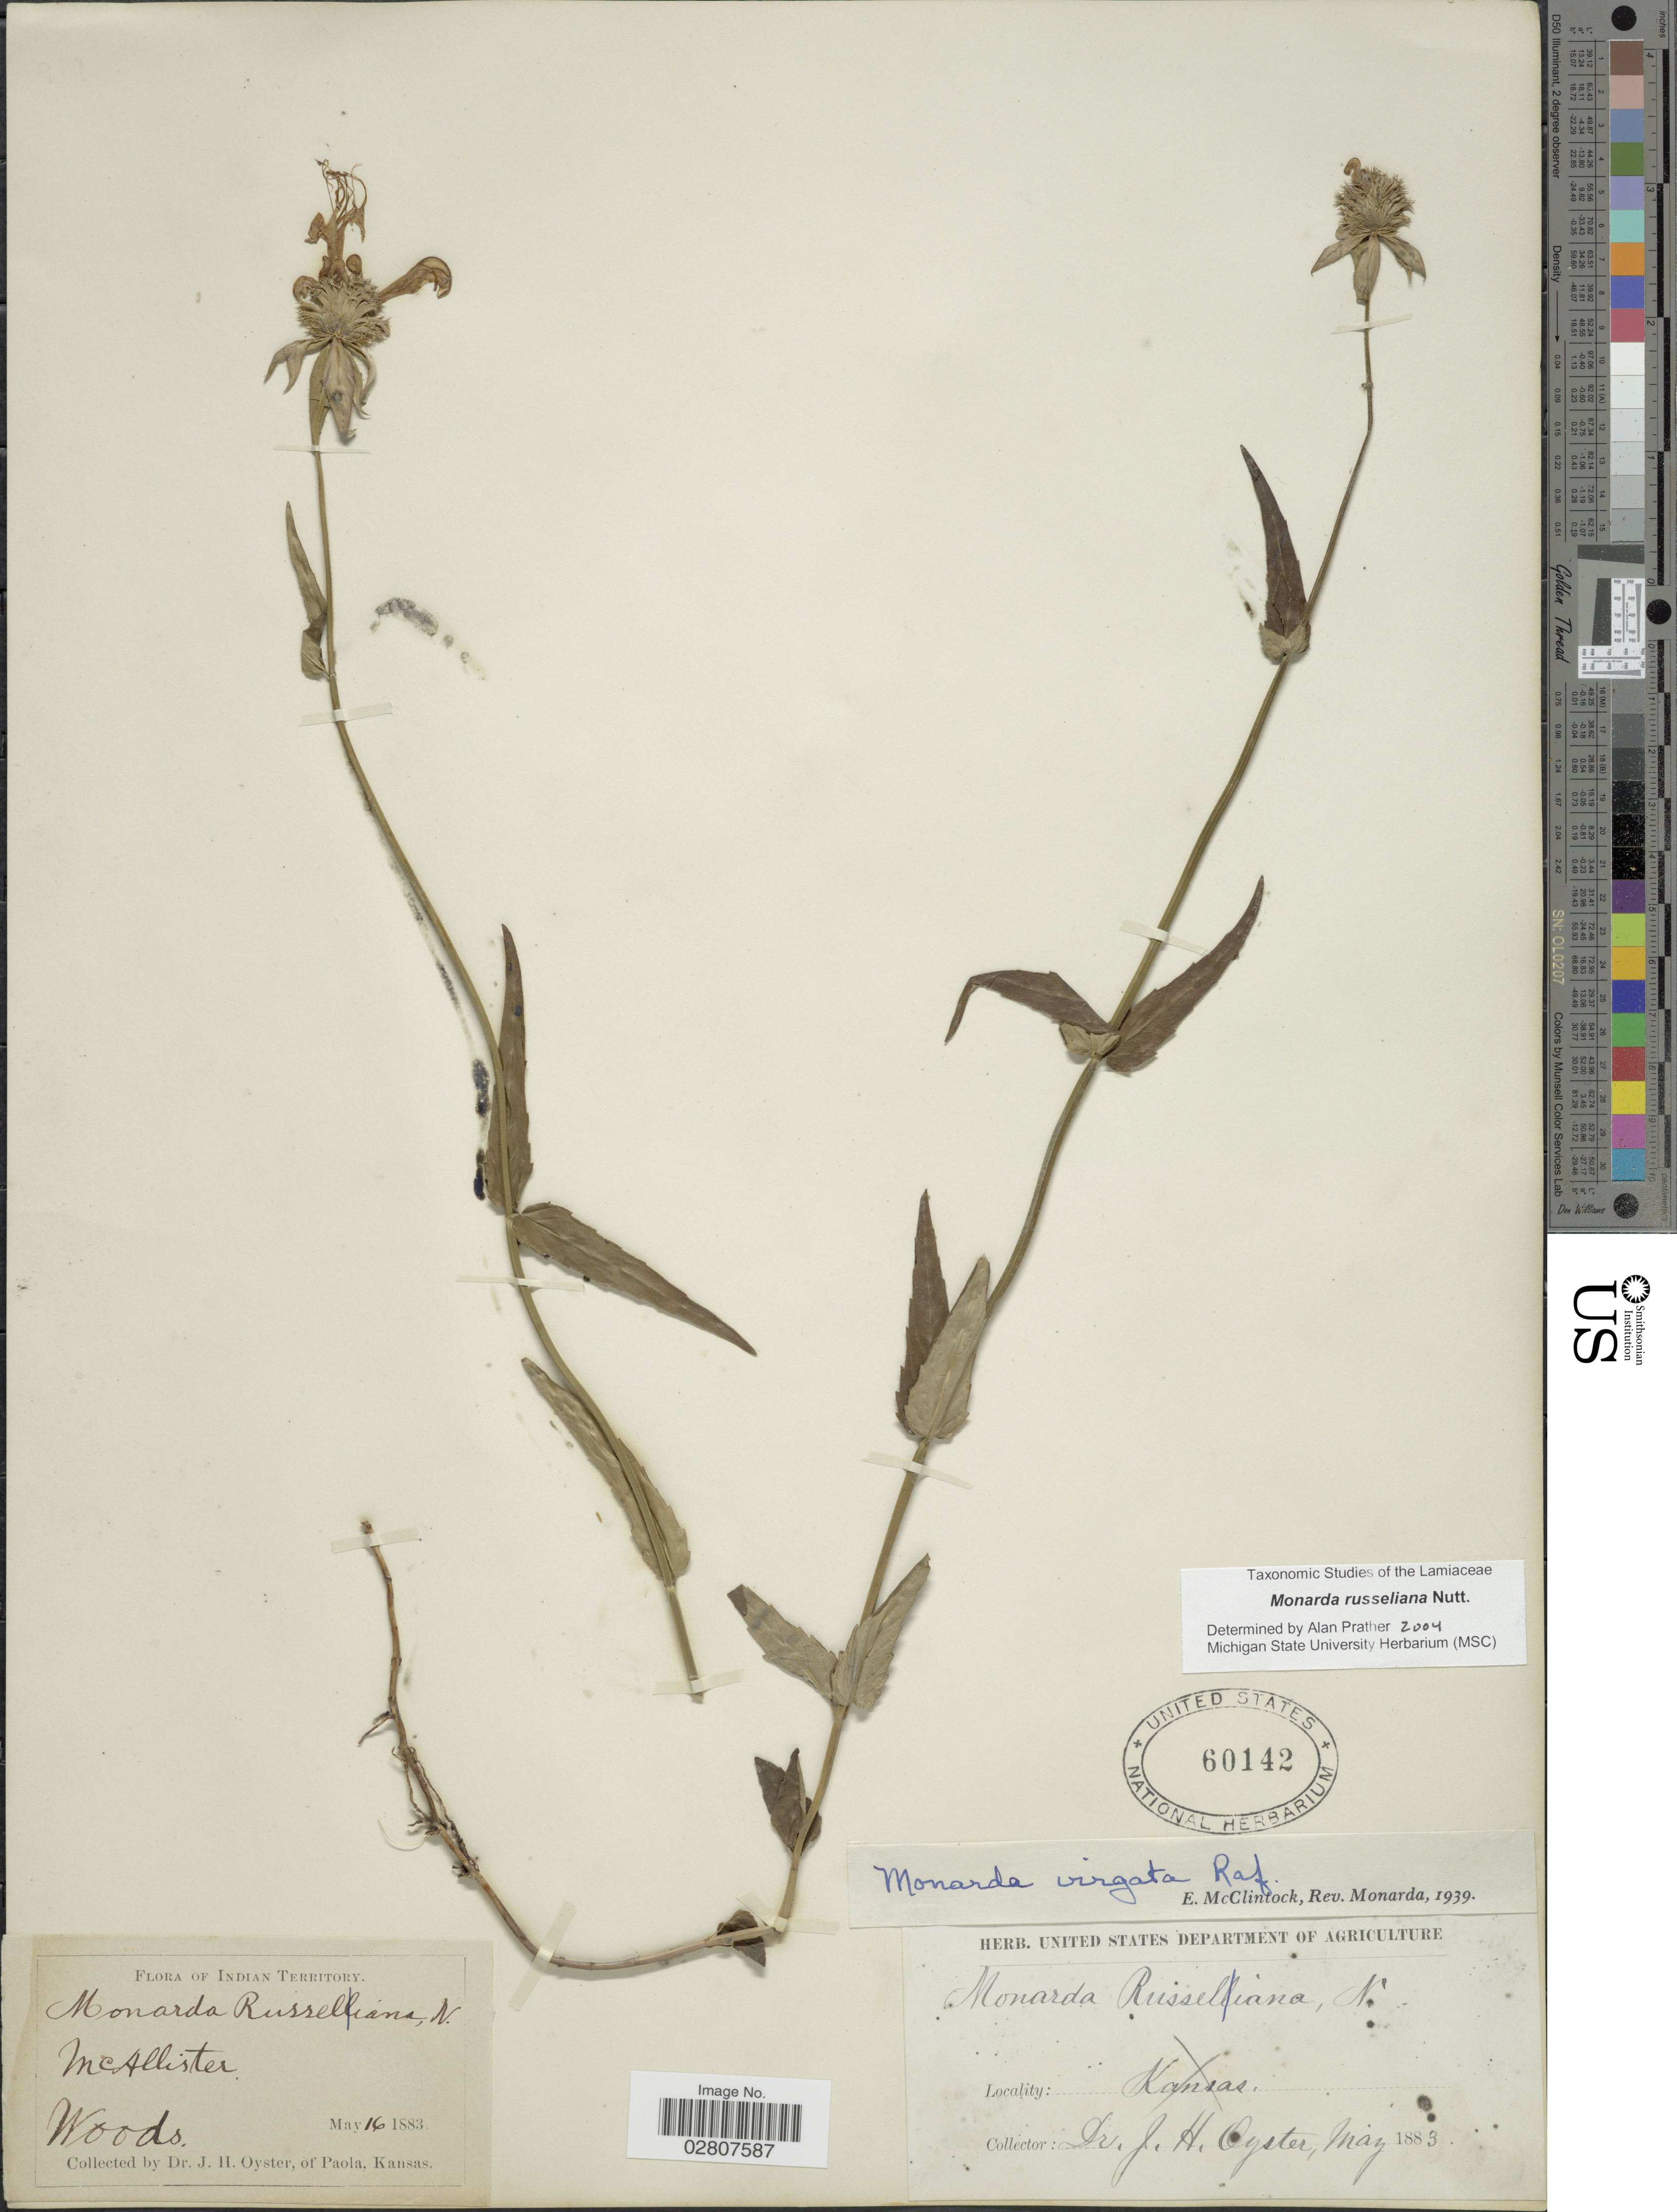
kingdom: Plantae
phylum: Tracheophyta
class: Magnoliopsida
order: Lamiales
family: Lamiaceae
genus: Monarda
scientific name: Monarda russeliana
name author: Nutt.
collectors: J. H. Oyster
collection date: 1883-05-16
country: United States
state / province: Oklahoma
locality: Indian Territory, McAllister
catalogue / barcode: US 60142